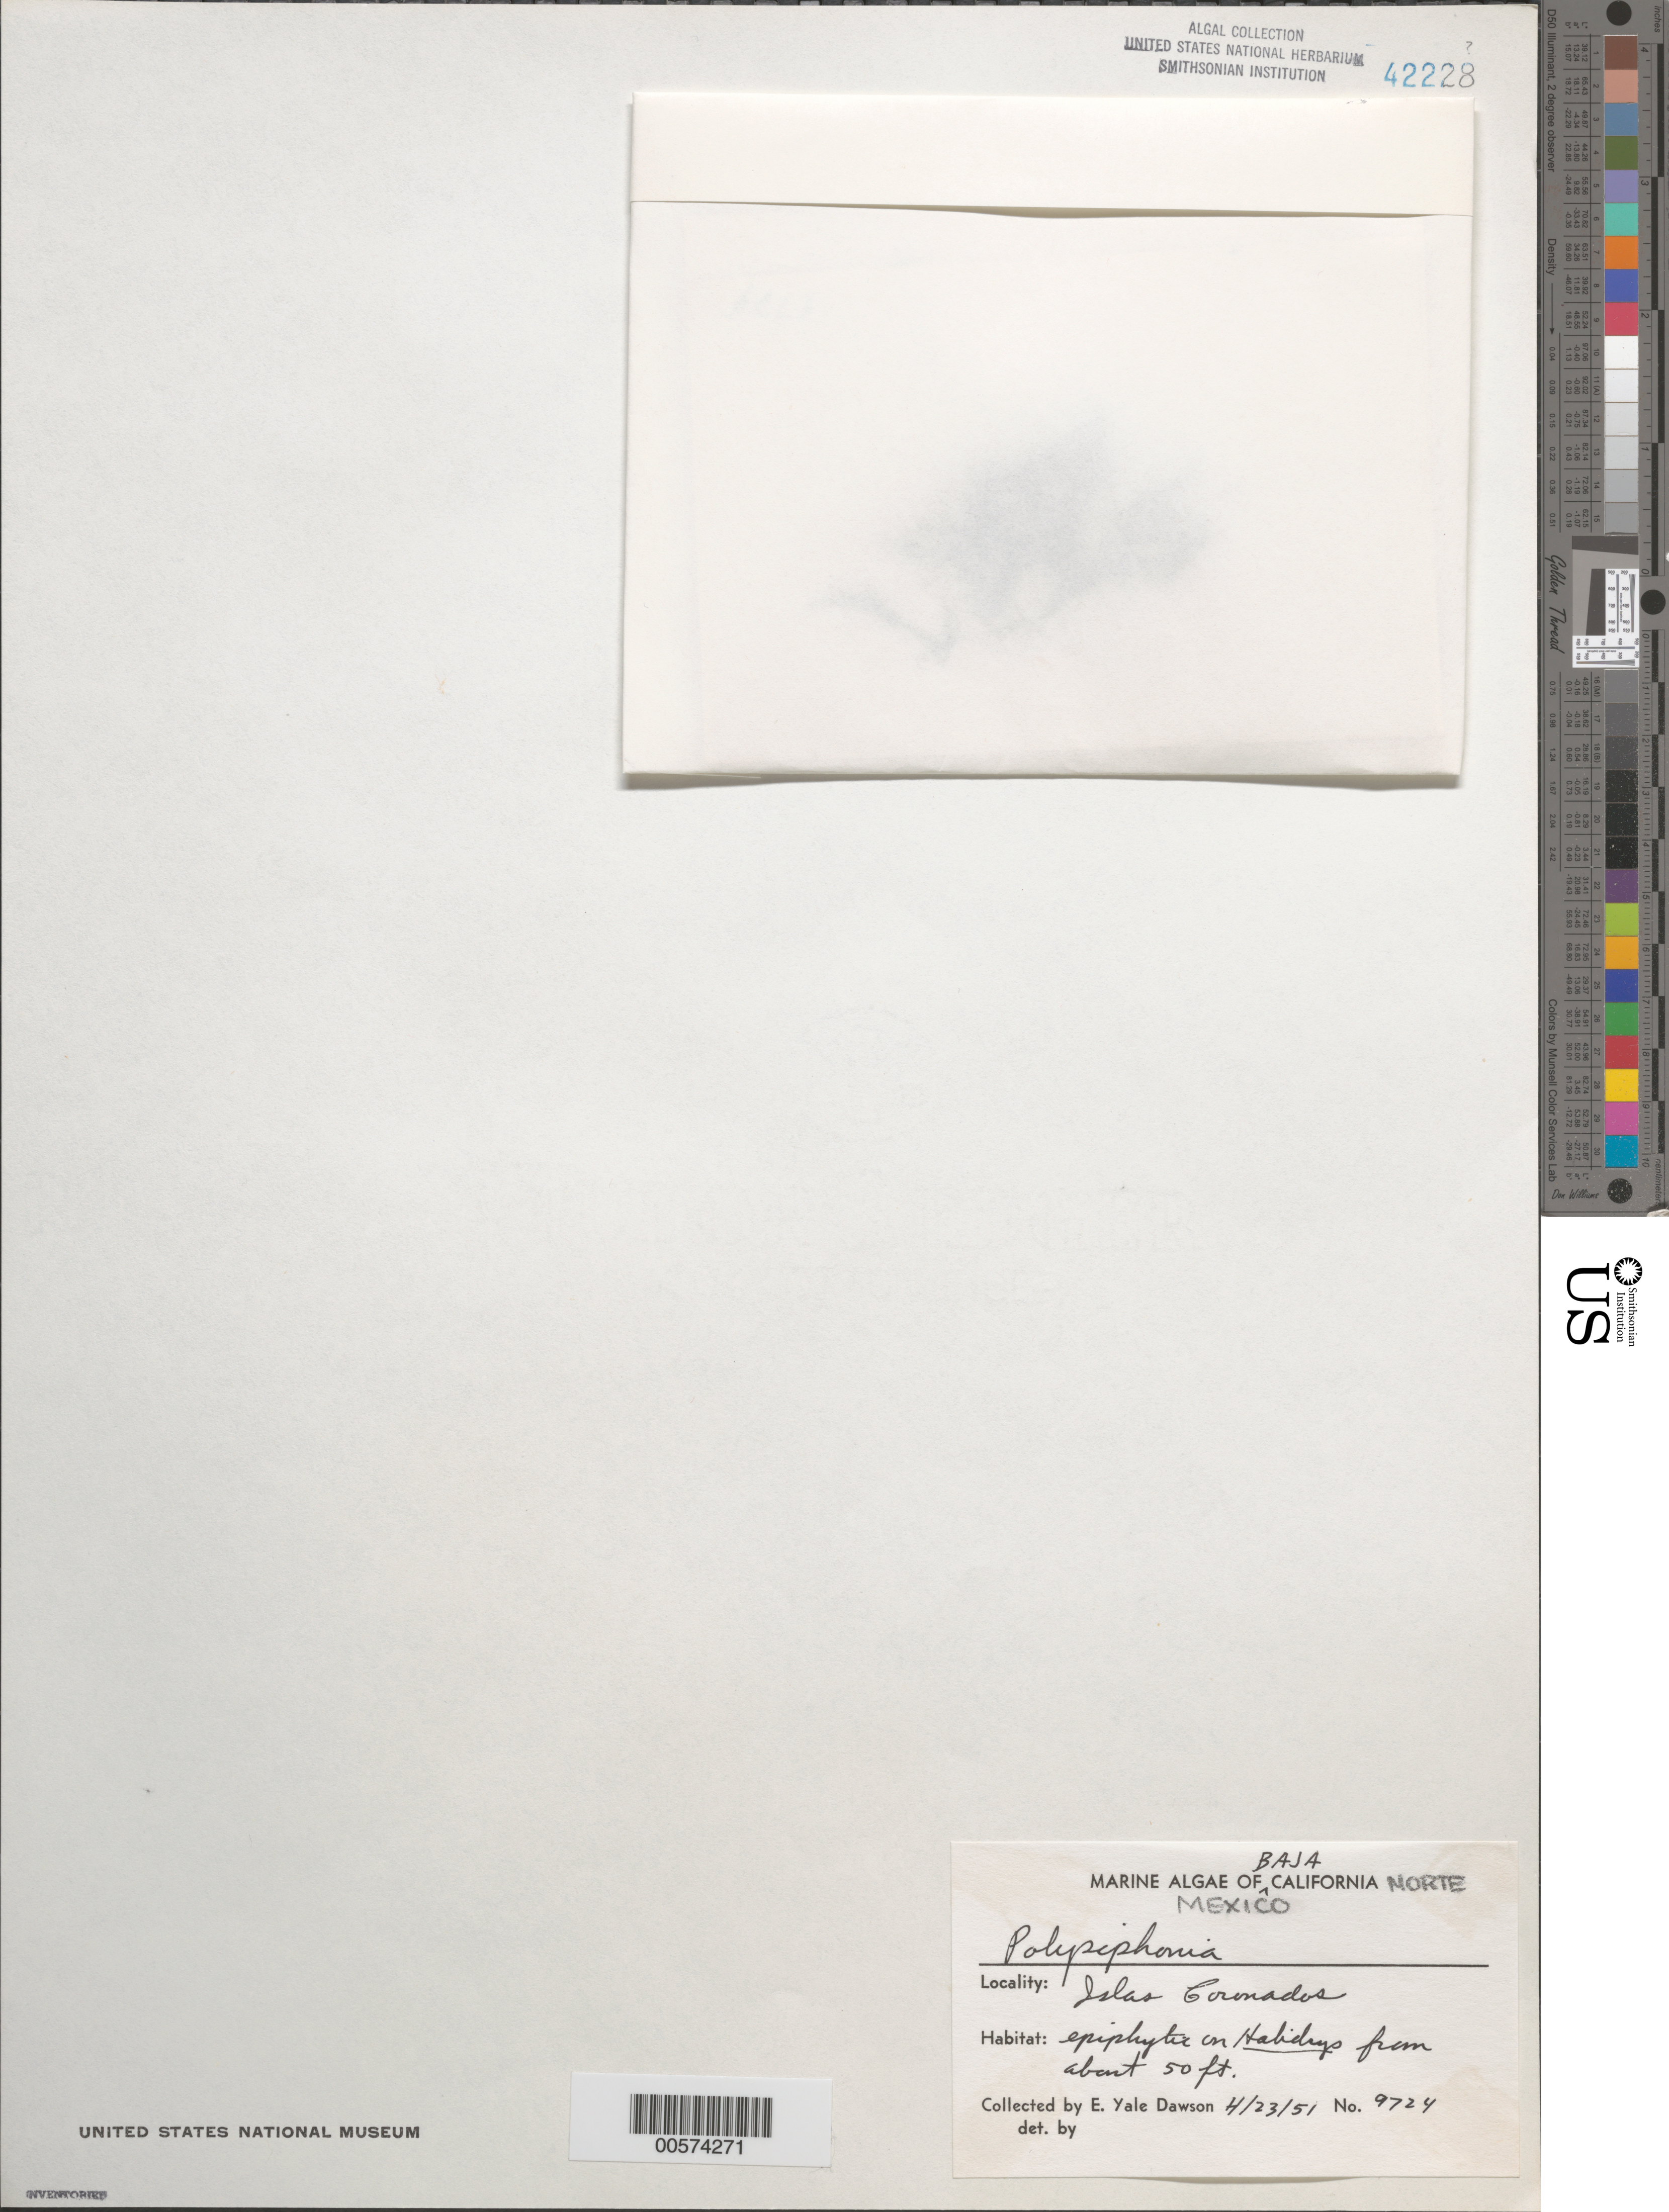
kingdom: Plantae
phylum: Rhodophyta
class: Florideophyceae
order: Ceramiales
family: Rhodomelaceae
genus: Polysiphonia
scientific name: Polysiphonia sp.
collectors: E. Y. Dawson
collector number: EYD 9724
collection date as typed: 23 Apr 1951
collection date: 1951-04-23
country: Mexico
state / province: Baja California Norte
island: Isla Coronado del Sur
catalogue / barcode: US 42228